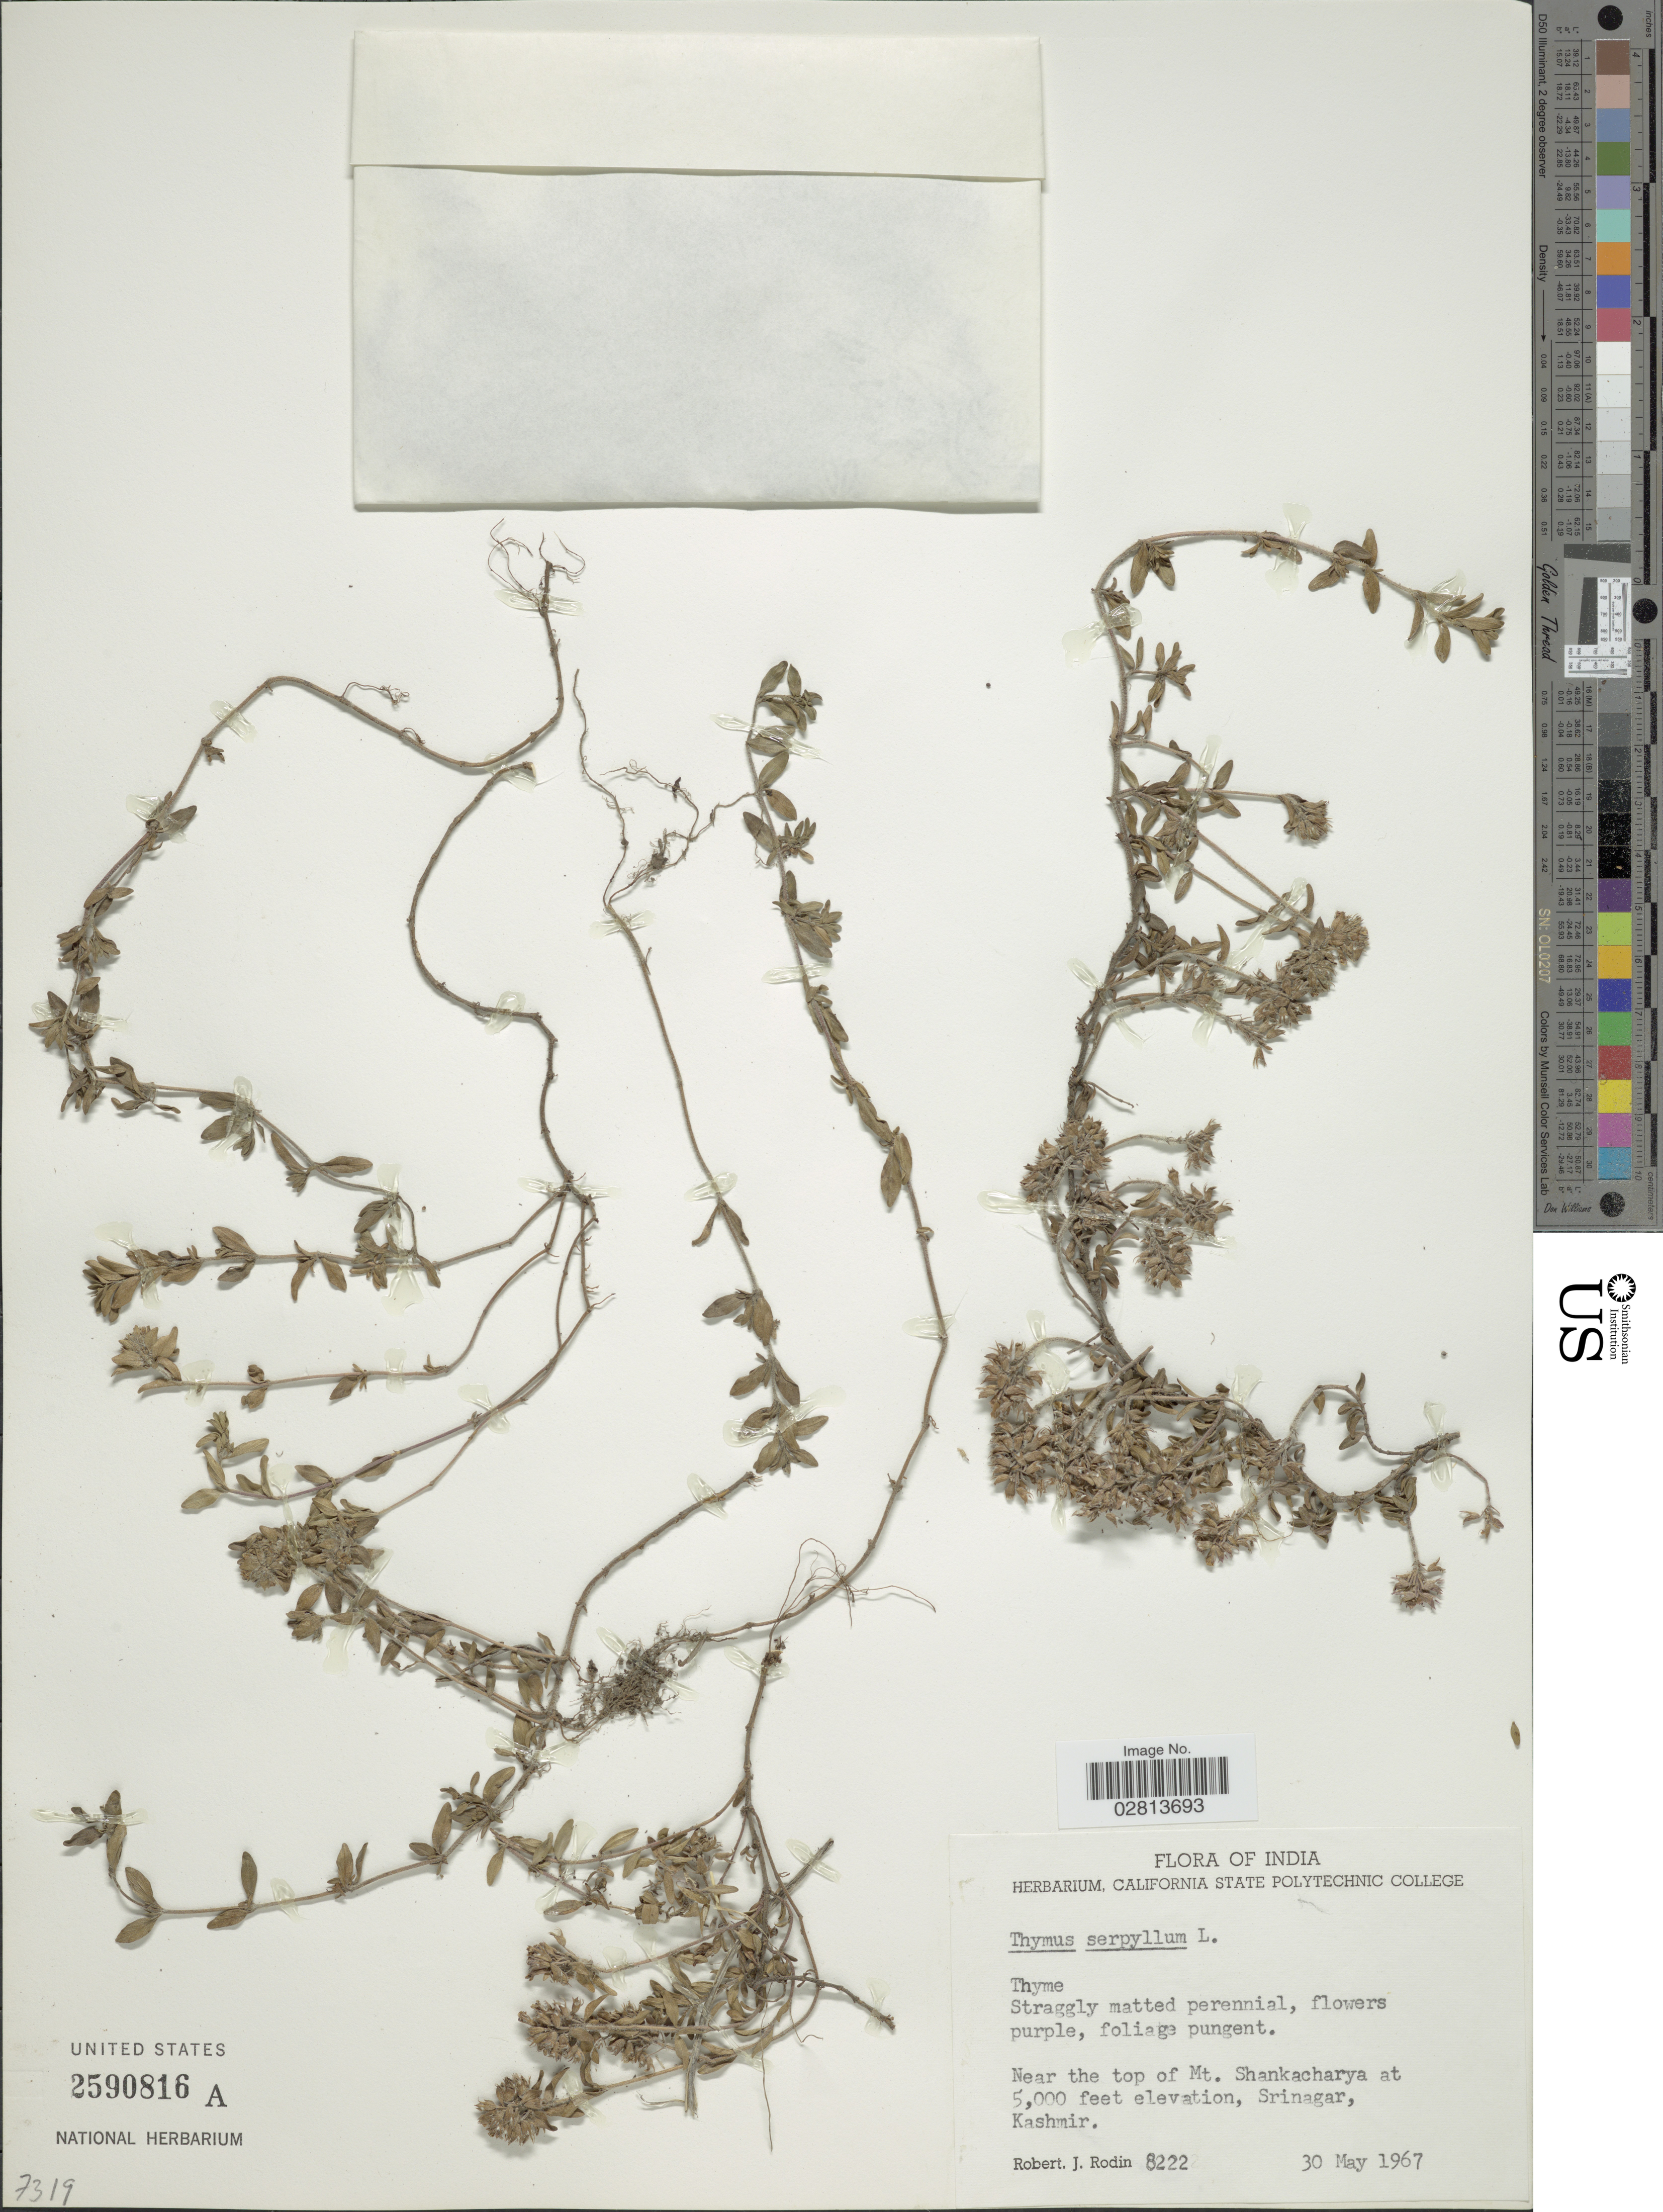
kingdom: Plantae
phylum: Tracheophyta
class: Magnoliopsida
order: Lamiales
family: Lamiaceae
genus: Thymus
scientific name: Thymus serpyllum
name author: L.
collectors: R. J. Rodin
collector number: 8222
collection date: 1967-05-30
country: India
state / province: Jammu and Kashmir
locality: Near the top of Mt. Shankacharya, Srinagar, Kashmir.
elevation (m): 1524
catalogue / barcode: US 2590816A